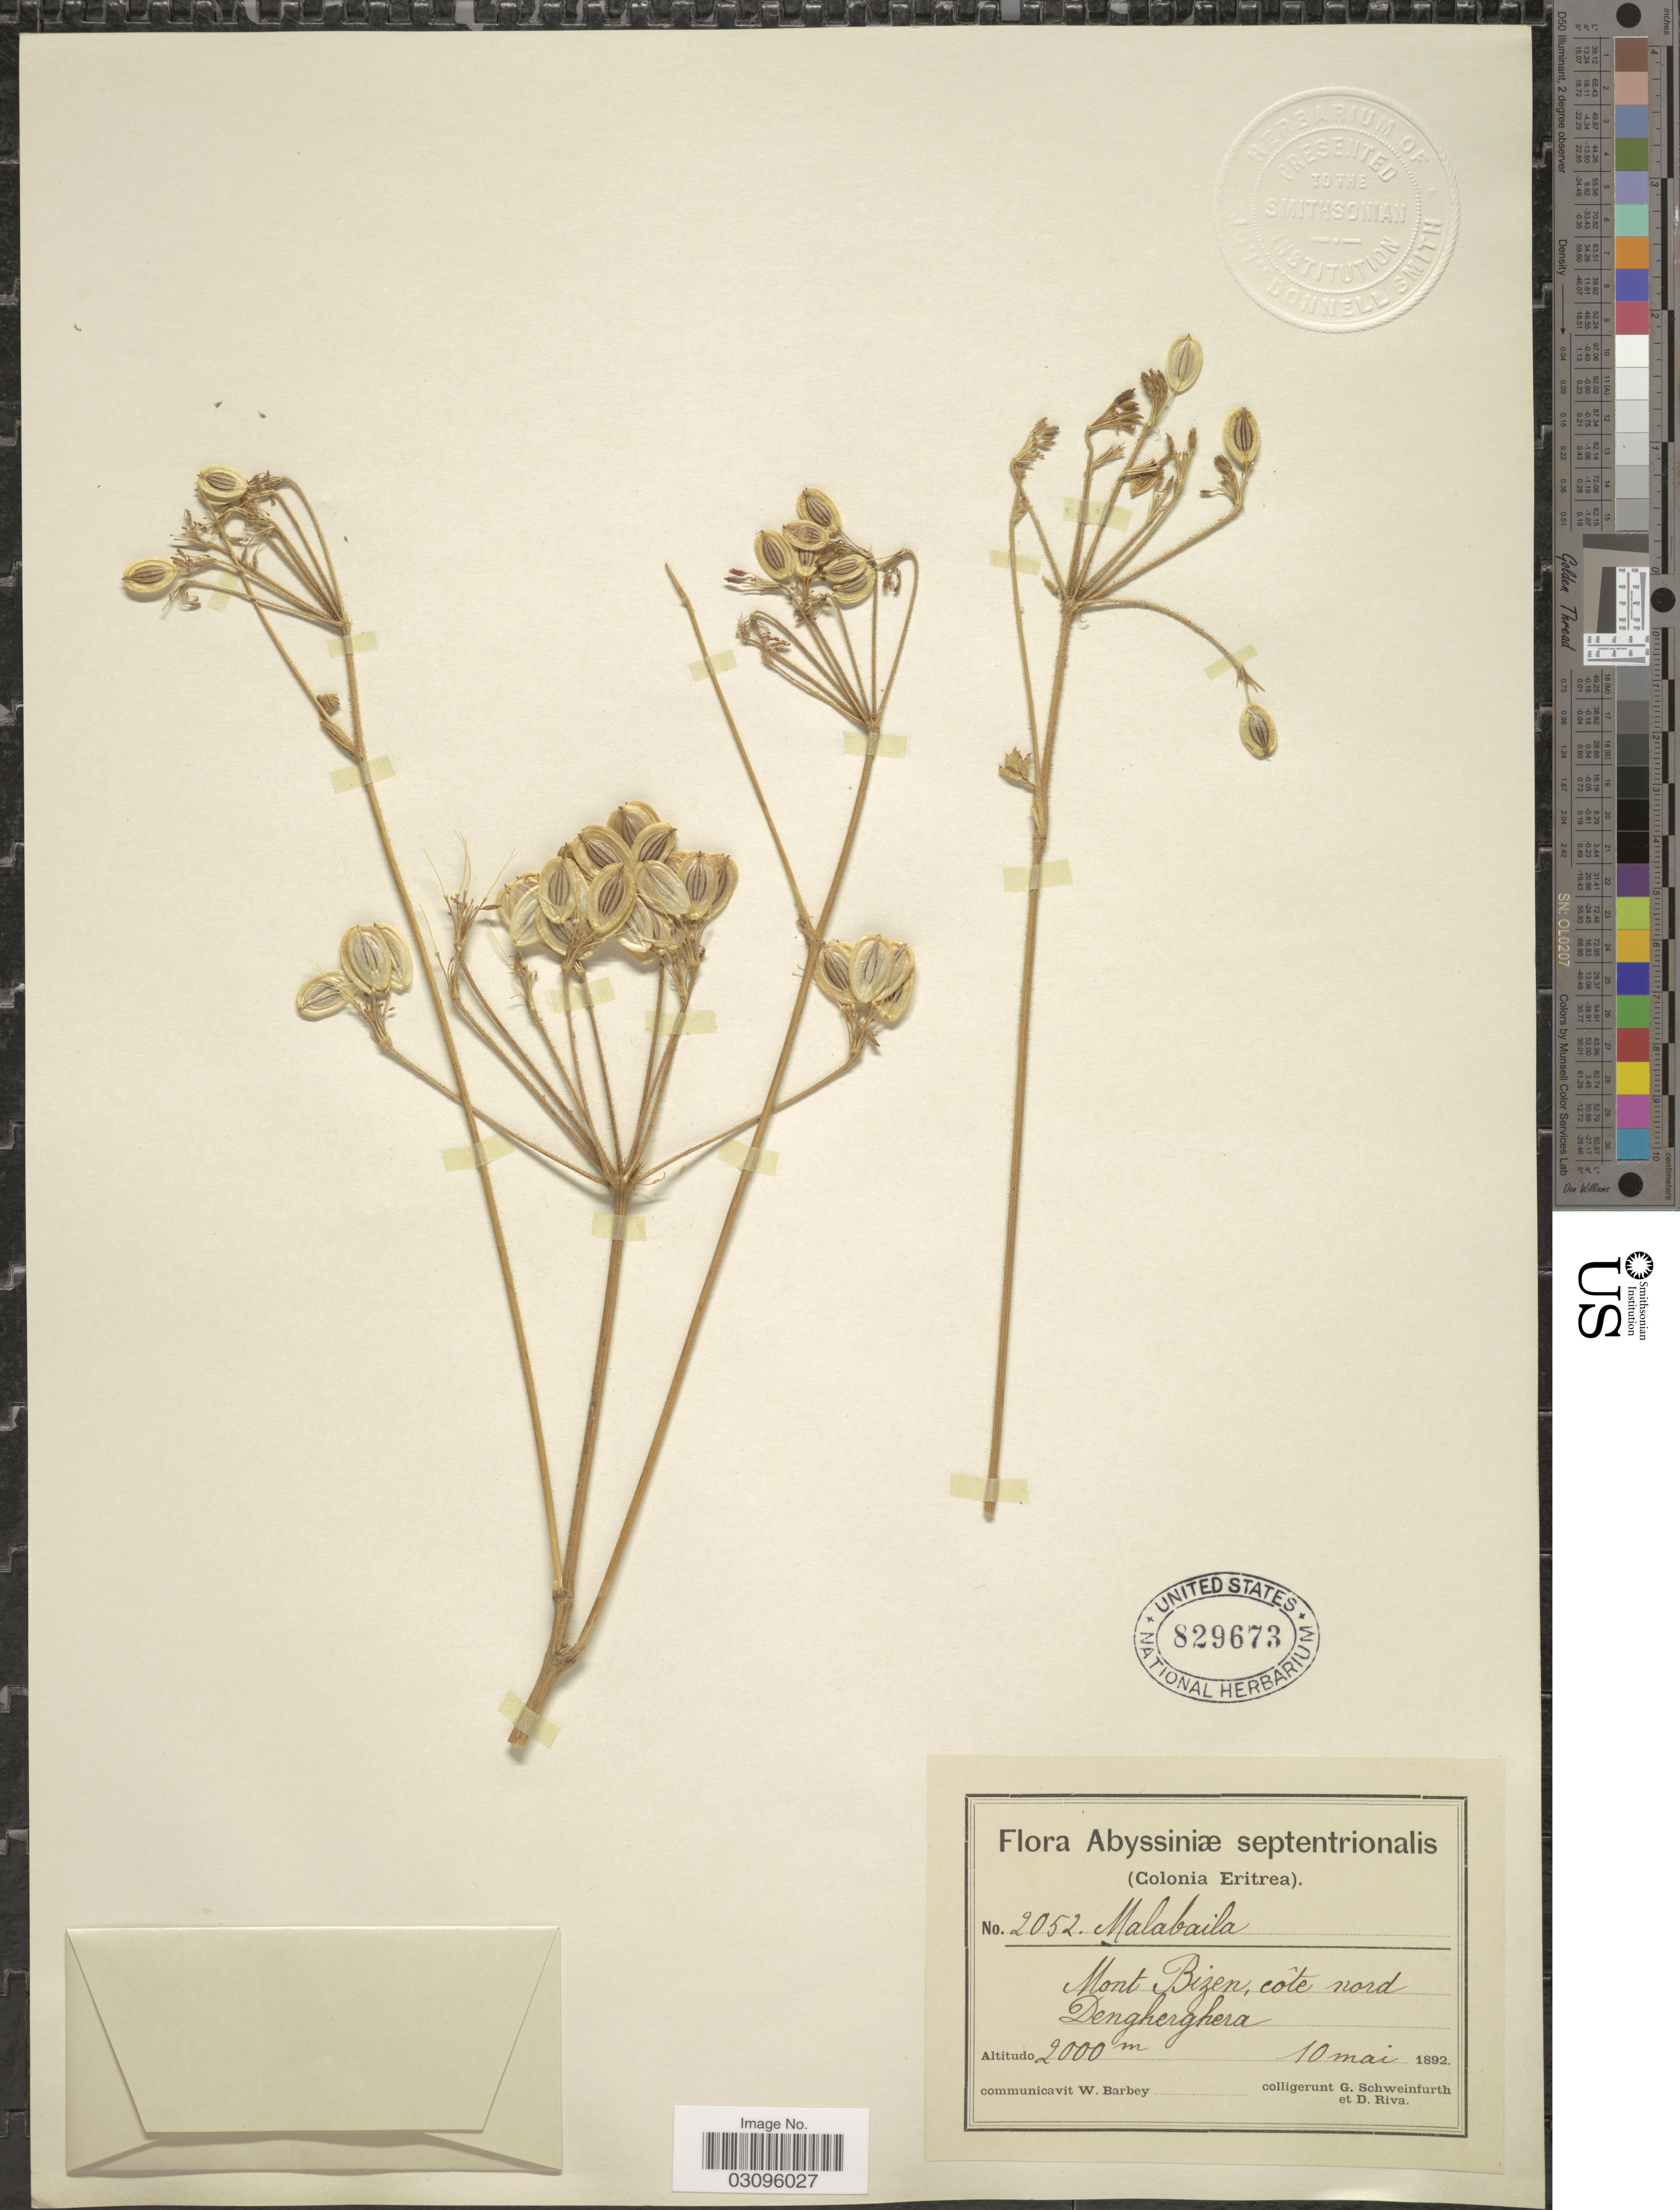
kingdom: Plantae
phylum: Tracheophyta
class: Magnoliopsida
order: Apiales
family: Apiaceae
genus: Malabaila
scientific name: Malabaila sp.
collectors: G. A. Schweinfurth (herbarium) & D. Riva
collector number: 2052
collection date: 1892-05-10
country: Eritrea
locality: Abyssiniæ septentrionalis. (Colonia Eritrea). Mont Bizen, côte nord Dengherghera.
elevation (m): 2000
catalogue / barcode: US 829673